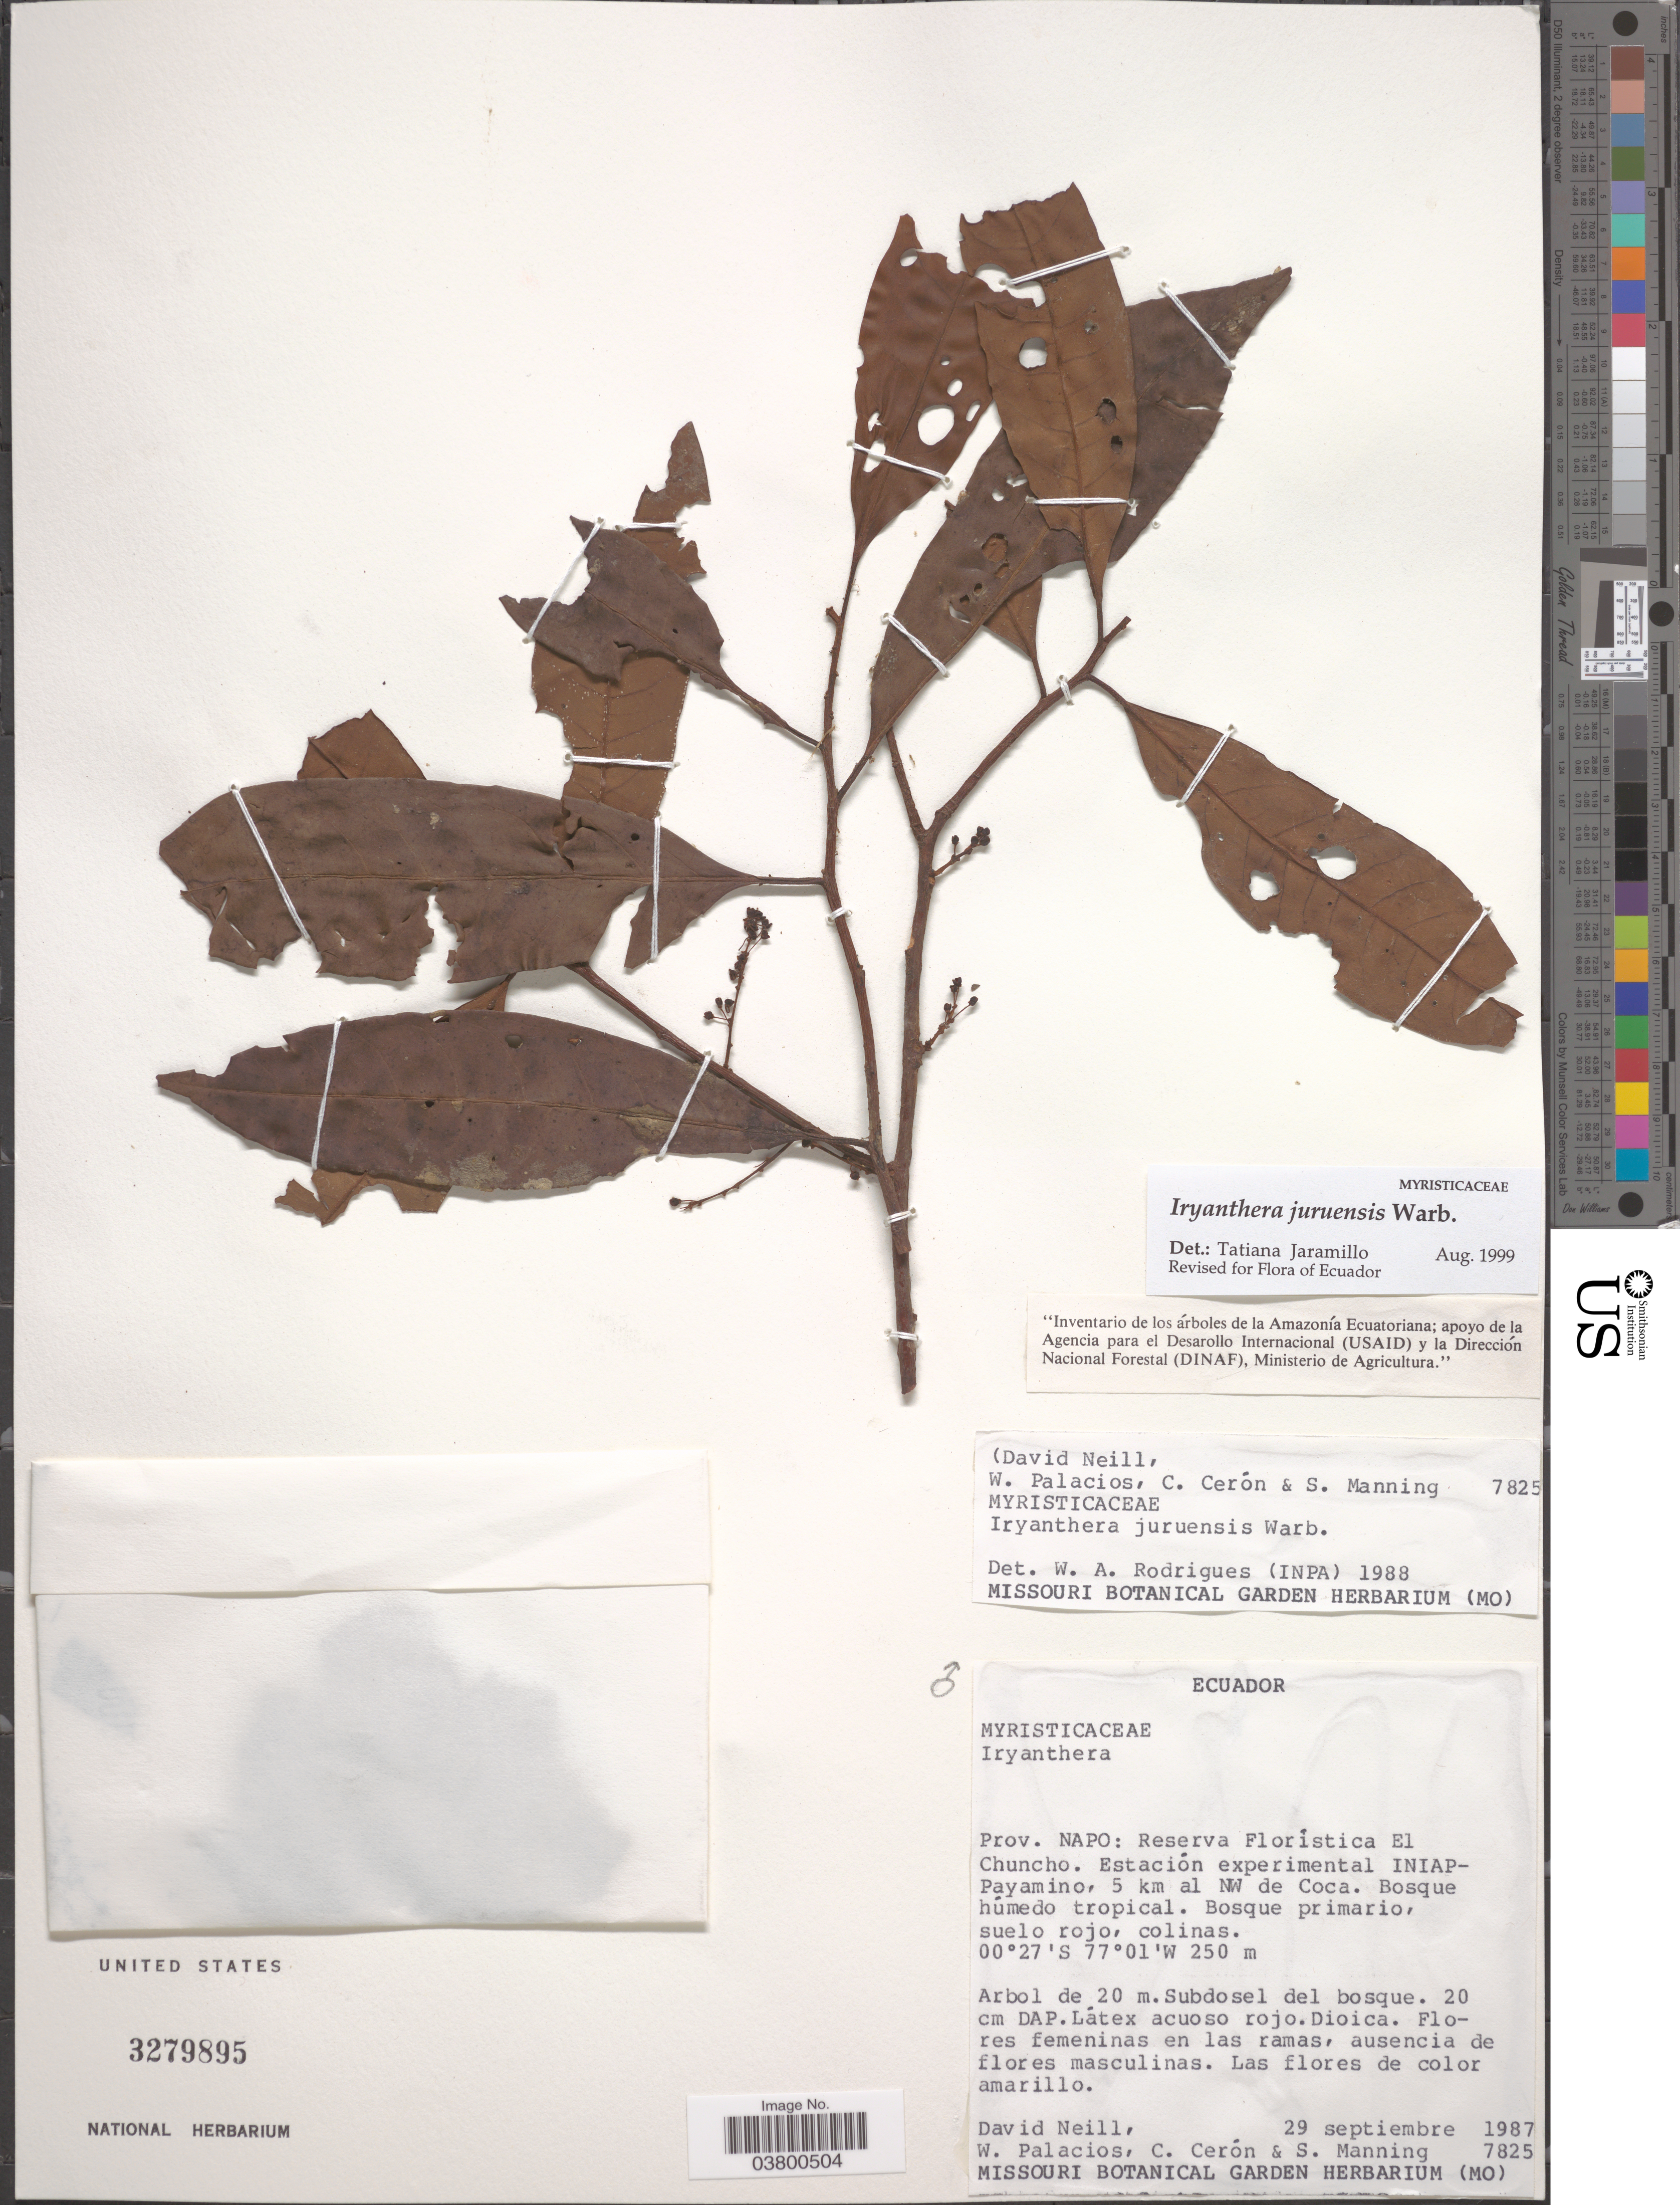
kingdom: Plantae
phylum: Tracheophyta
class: Magnoliopsida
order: Magnoliales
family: Myristicaceae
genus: Iryanthera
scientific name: Iryanthera juruensis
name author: Warb.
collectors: D. Neill, W. Palacios, C. E. Cerón M. & S. Manning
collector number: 7825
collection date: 1987-09-29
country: Ecuador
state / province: Napo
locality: Reserva Florística 'El Chuncho'. Estación experimental INIAP Payamino, 5 km al NW de Coca.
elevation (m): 250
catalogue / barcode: US 3279895